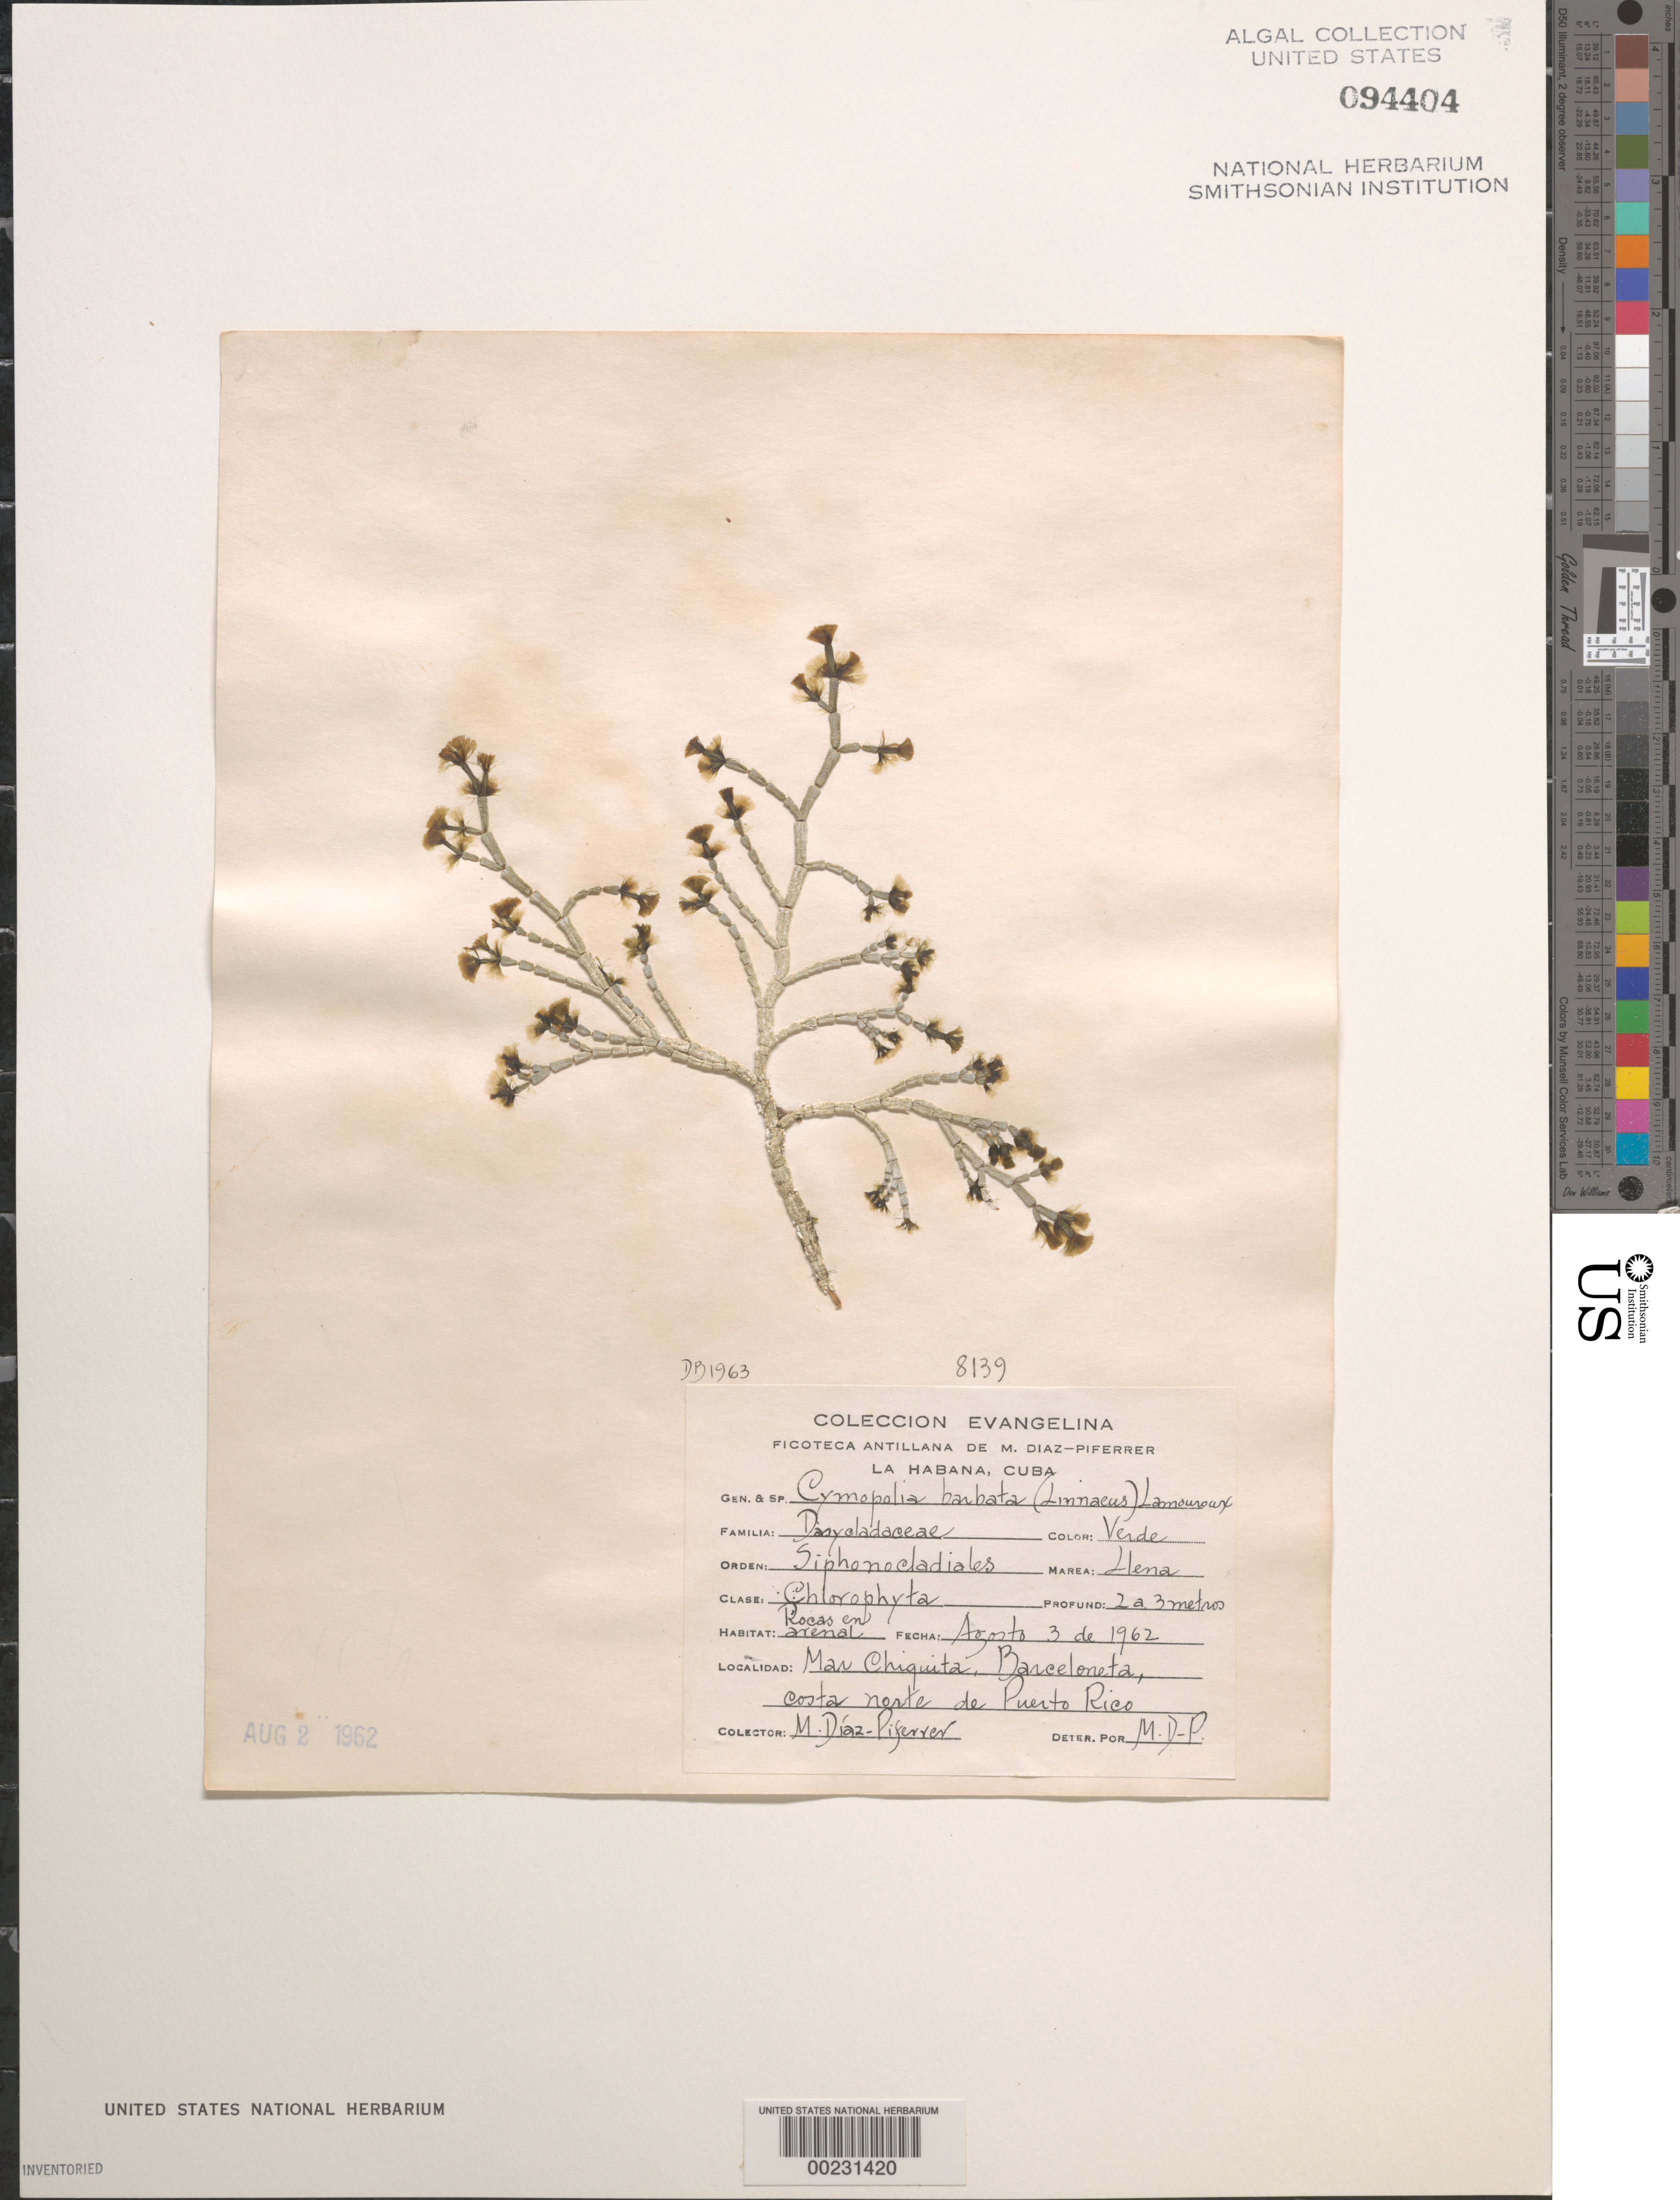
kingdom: Plantae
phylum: Chlorophyta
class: Ulvophyceae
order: Dasycladales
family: Dasycladaceae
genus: Cymopolia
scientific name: Cymopolia barbata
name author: (L.) J.V.Lamouroux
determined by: Diaz-Piferrer, M.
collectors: M. Diaz-Piferrer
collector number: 8139 & DB-1963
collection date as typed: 03 Aug 1962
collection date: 1962-08-03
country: Puerto Rico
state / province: Barceloneta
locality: Mar Chiquita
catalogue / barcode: US 94404